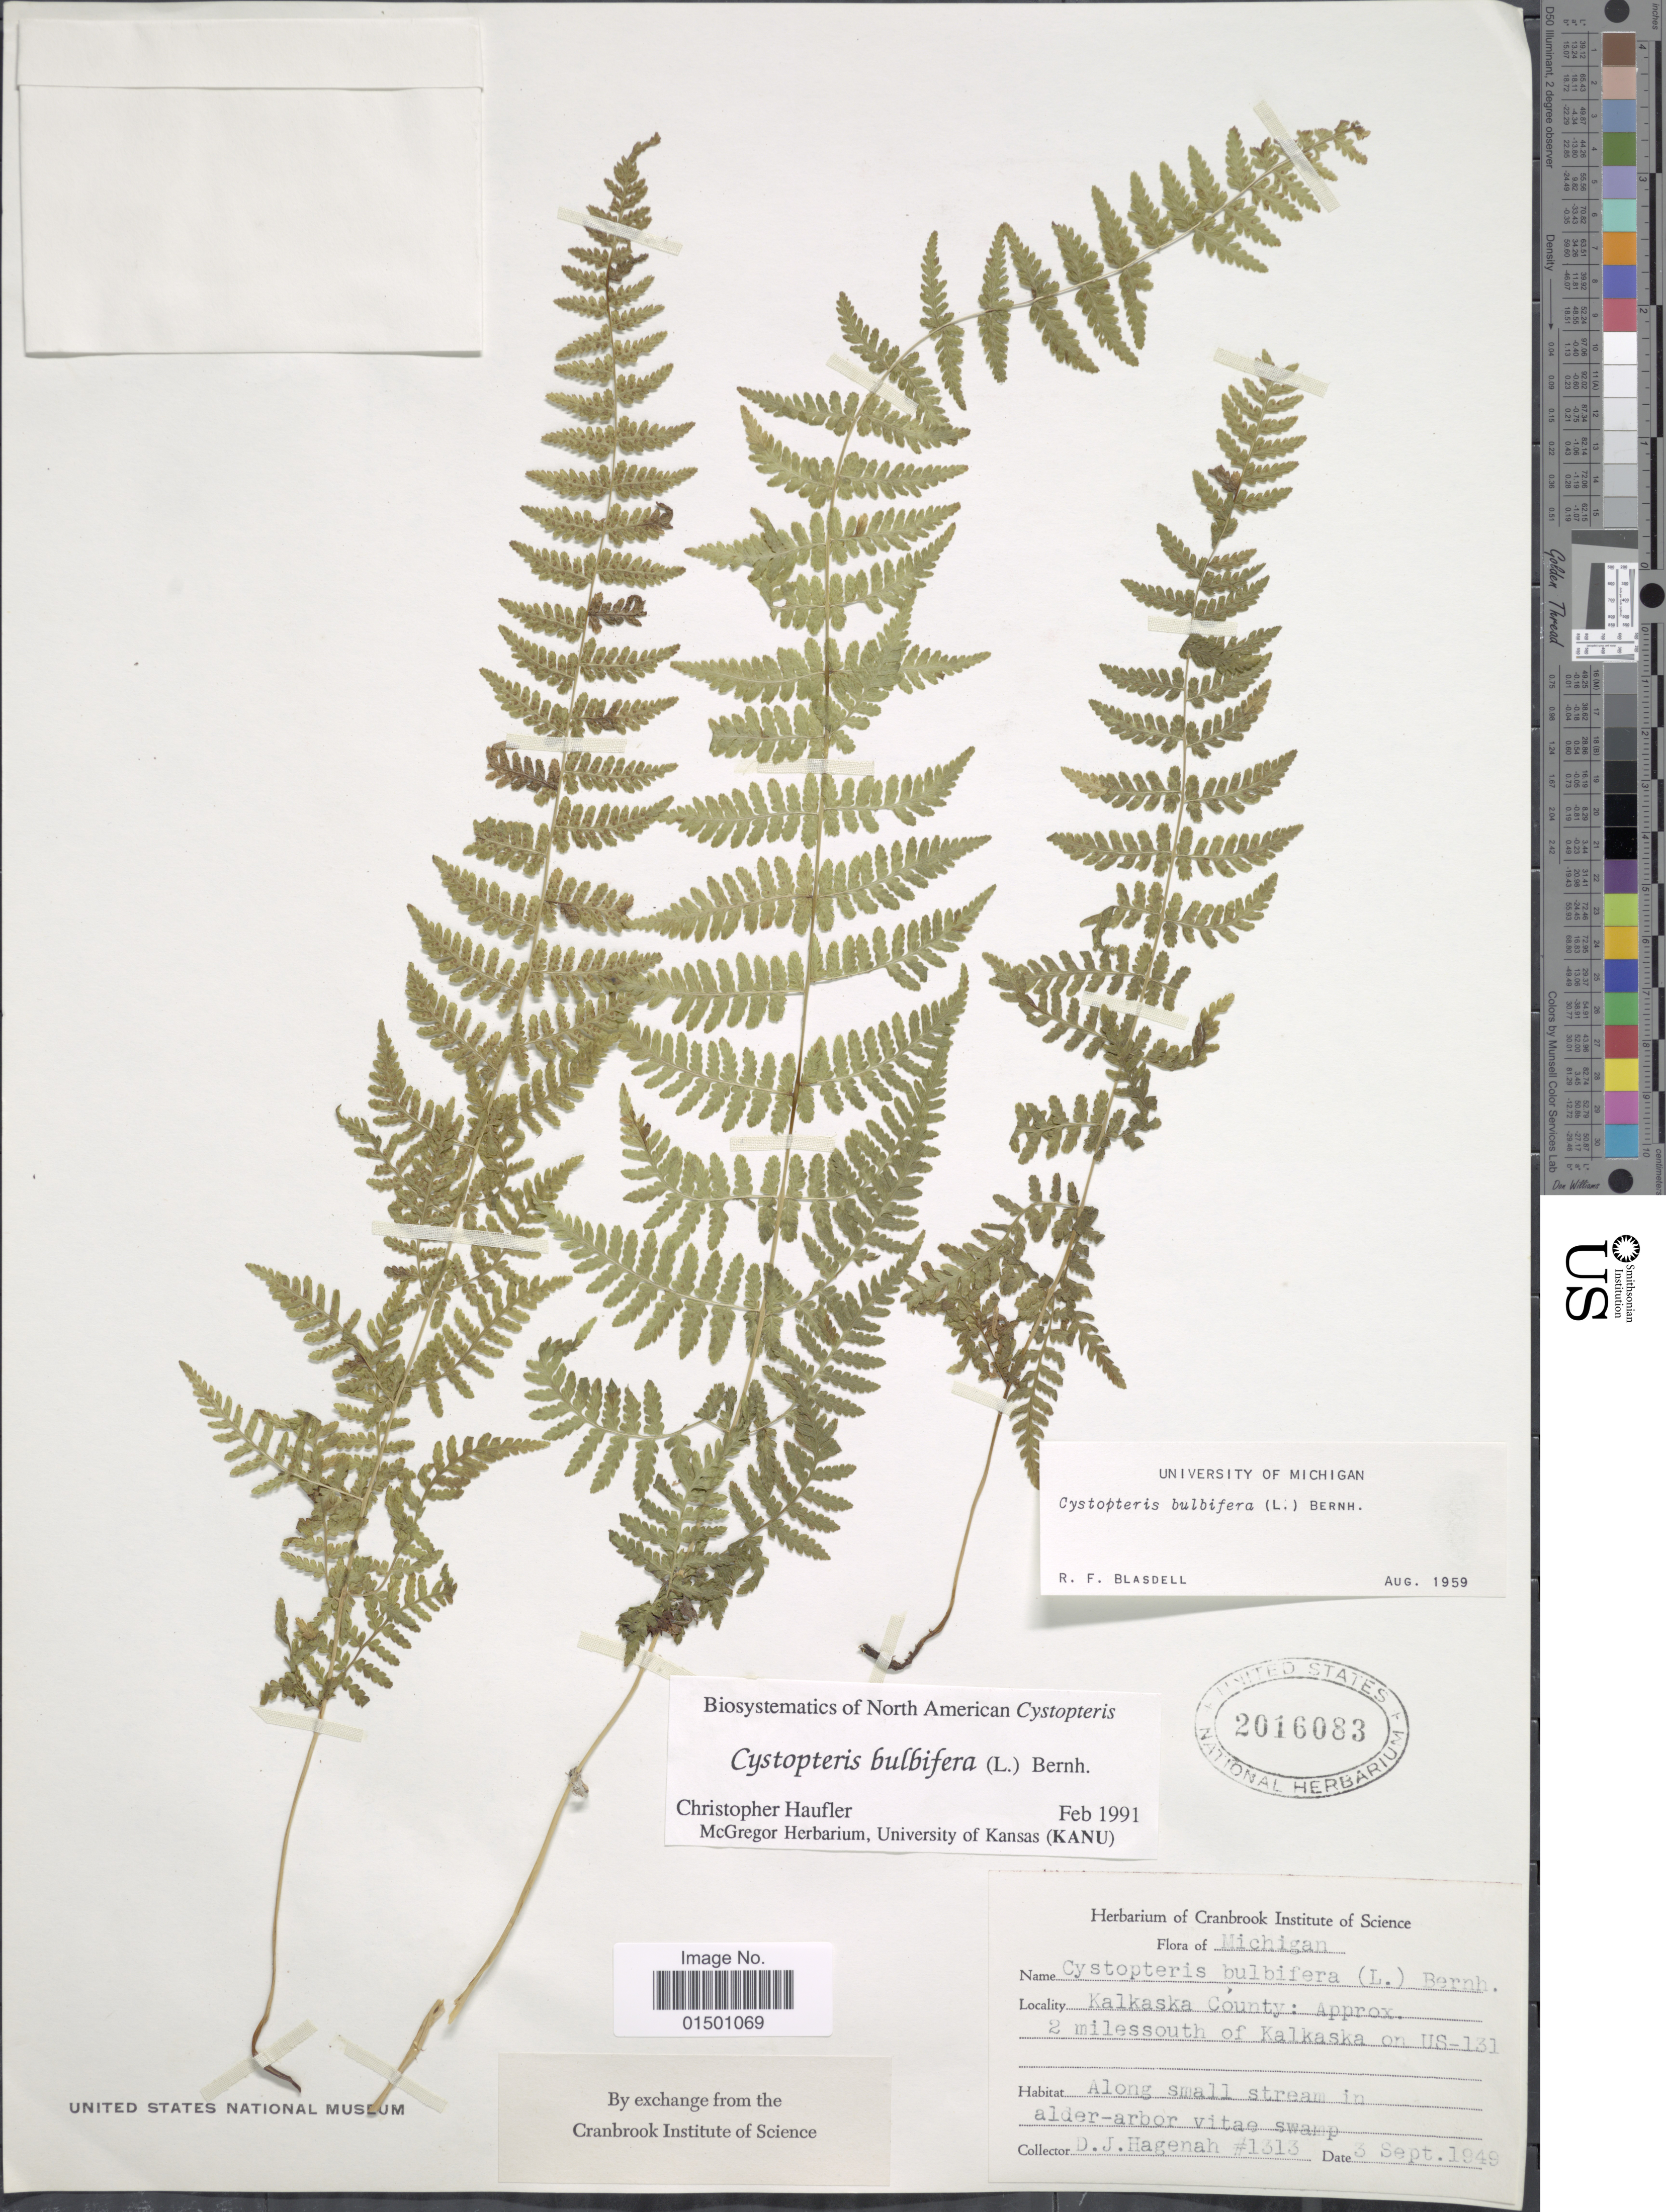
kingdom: Plantae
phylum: Tracheophyta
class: Polypodiopsida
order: Polypodiales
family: Cystopteridaceae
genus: Cystopteris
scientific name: Cystopteris bulbifera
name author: (L.) Bernh.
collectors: D. Hagenah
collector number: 1313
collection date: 1949-09-03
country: United States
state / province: Michigan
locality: Kalkaska County: approx. 2 miles south of Kalkaska on US-131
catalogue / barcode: US 2016083